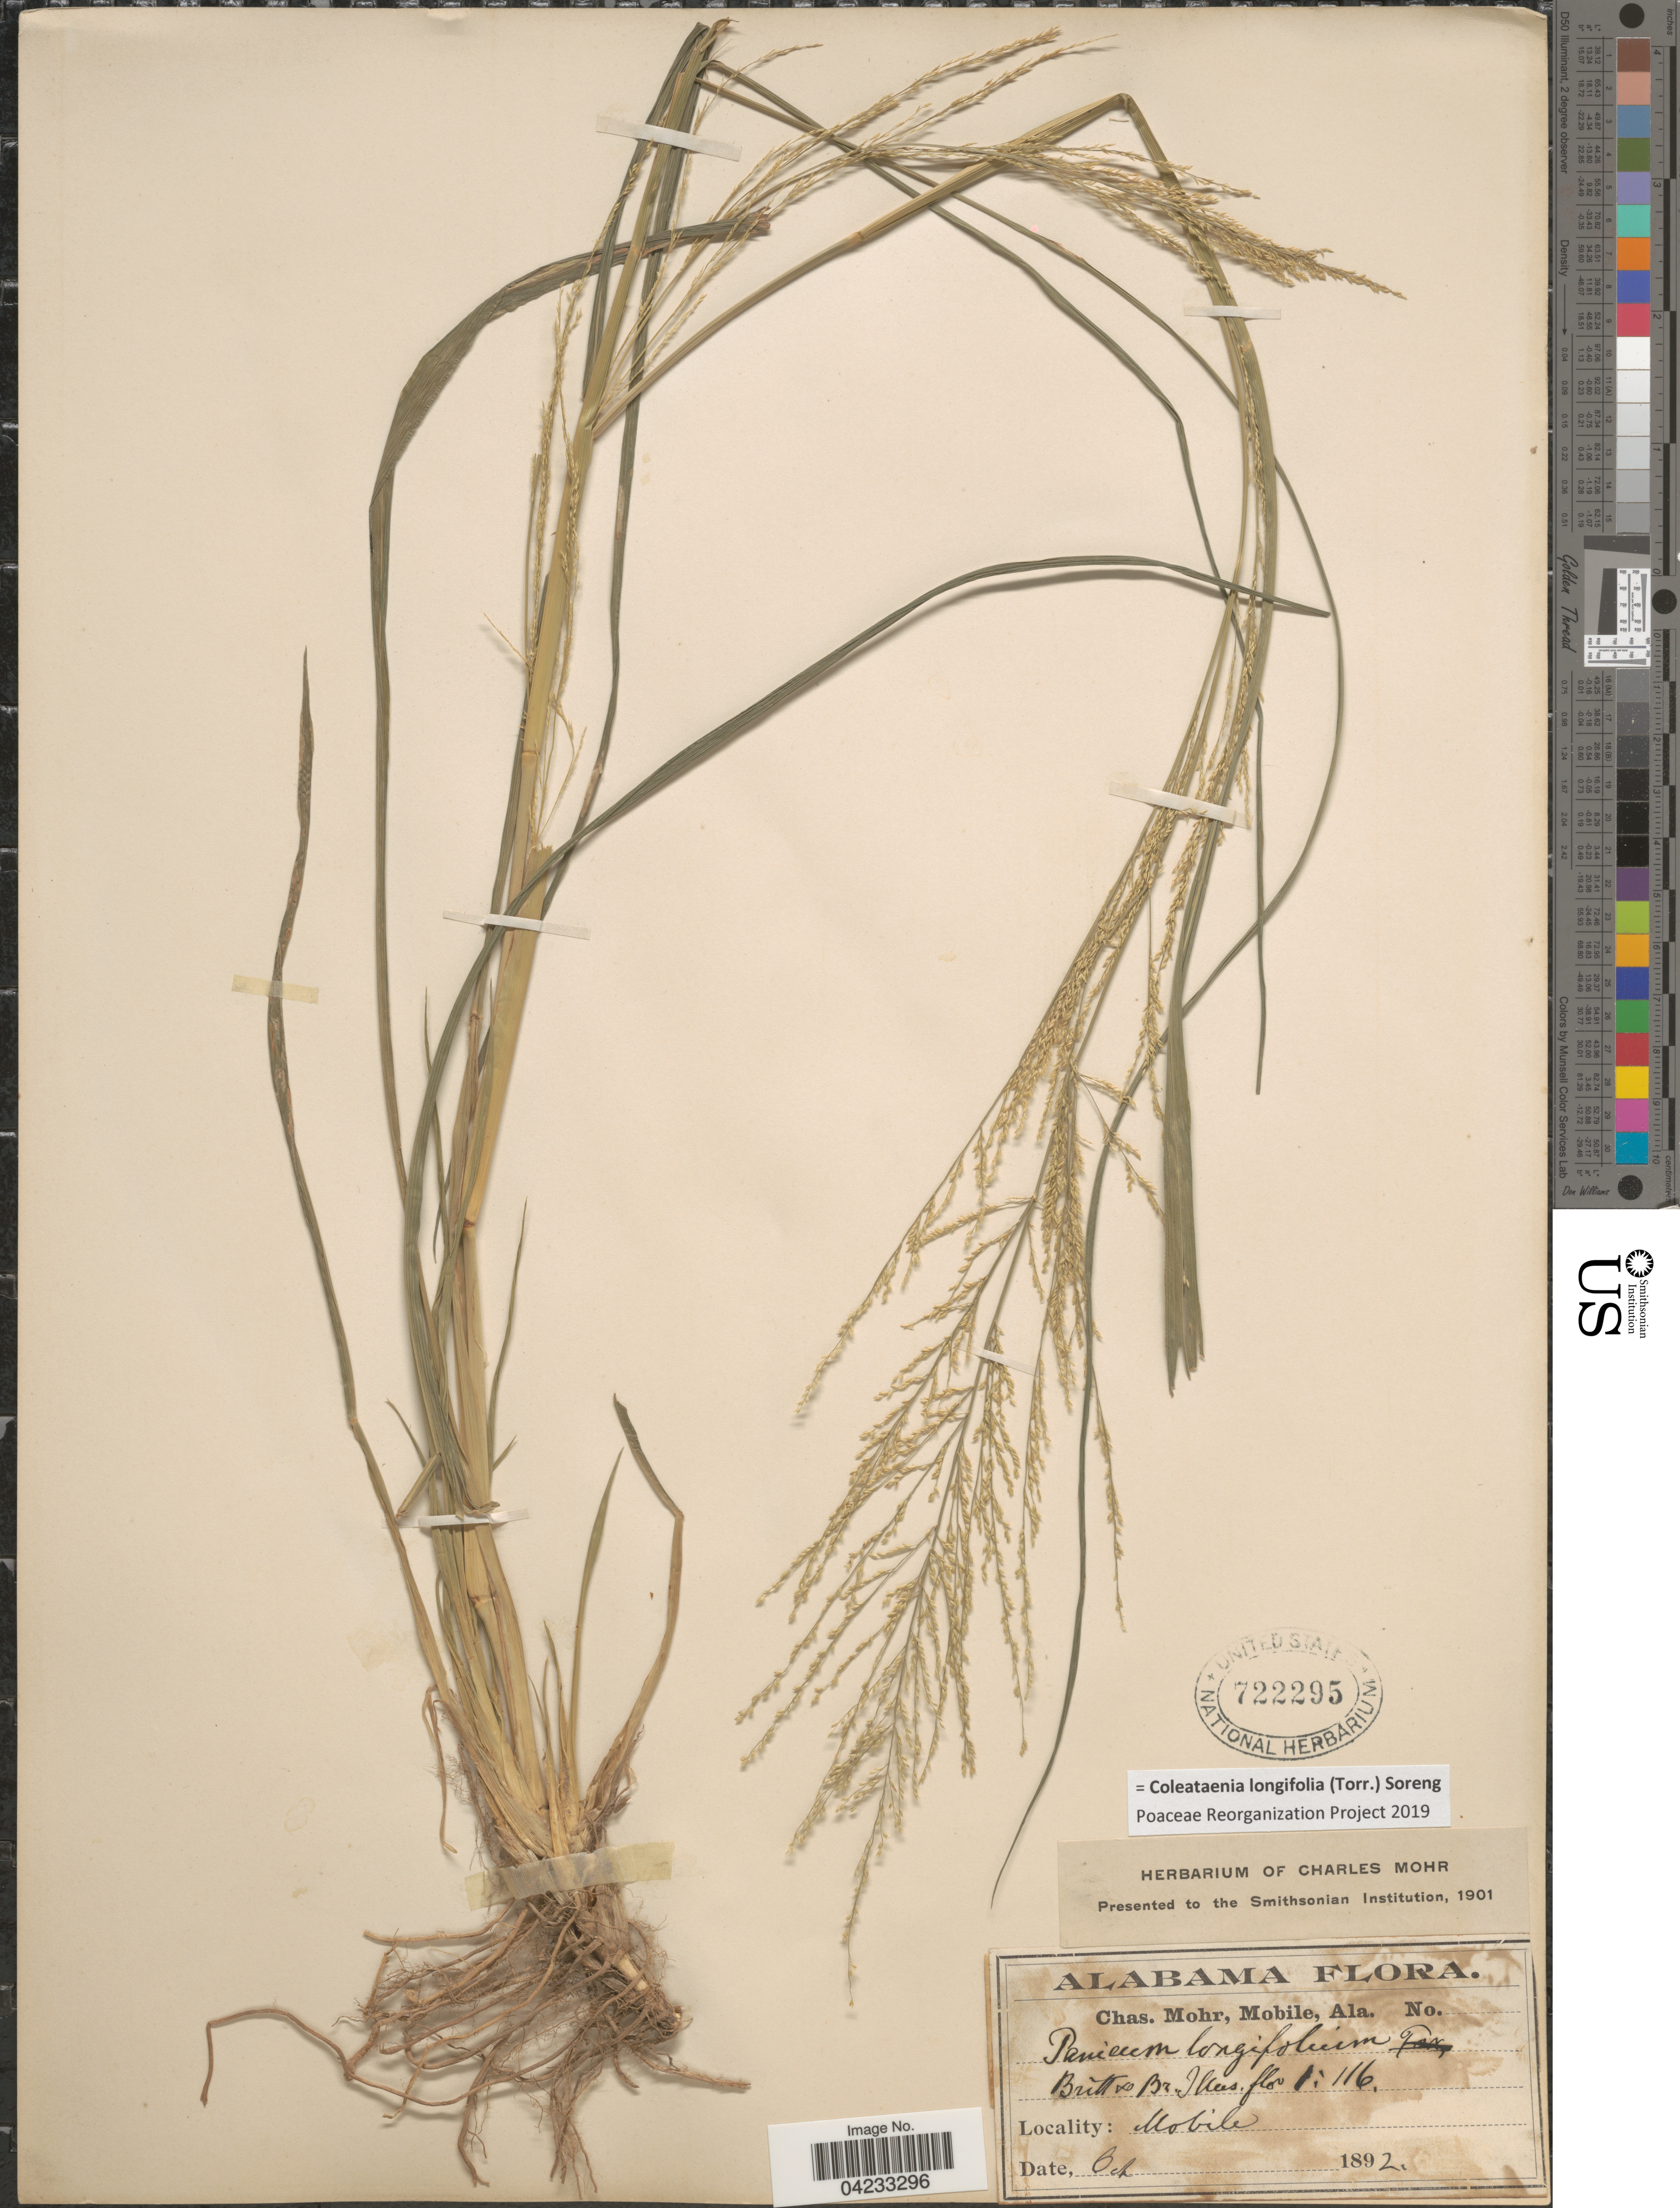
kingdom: Plantae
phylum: Tracheophyta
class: Liliopsida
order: Poales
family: Poaceae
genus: Coleataenia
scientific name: Coleataenia longifolia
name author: (Torr.) Soreng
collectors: Mohr, C. T. (herbarium)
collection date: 1892-10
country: United States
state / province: Alabama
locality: Mobile.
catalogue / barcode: US 722295